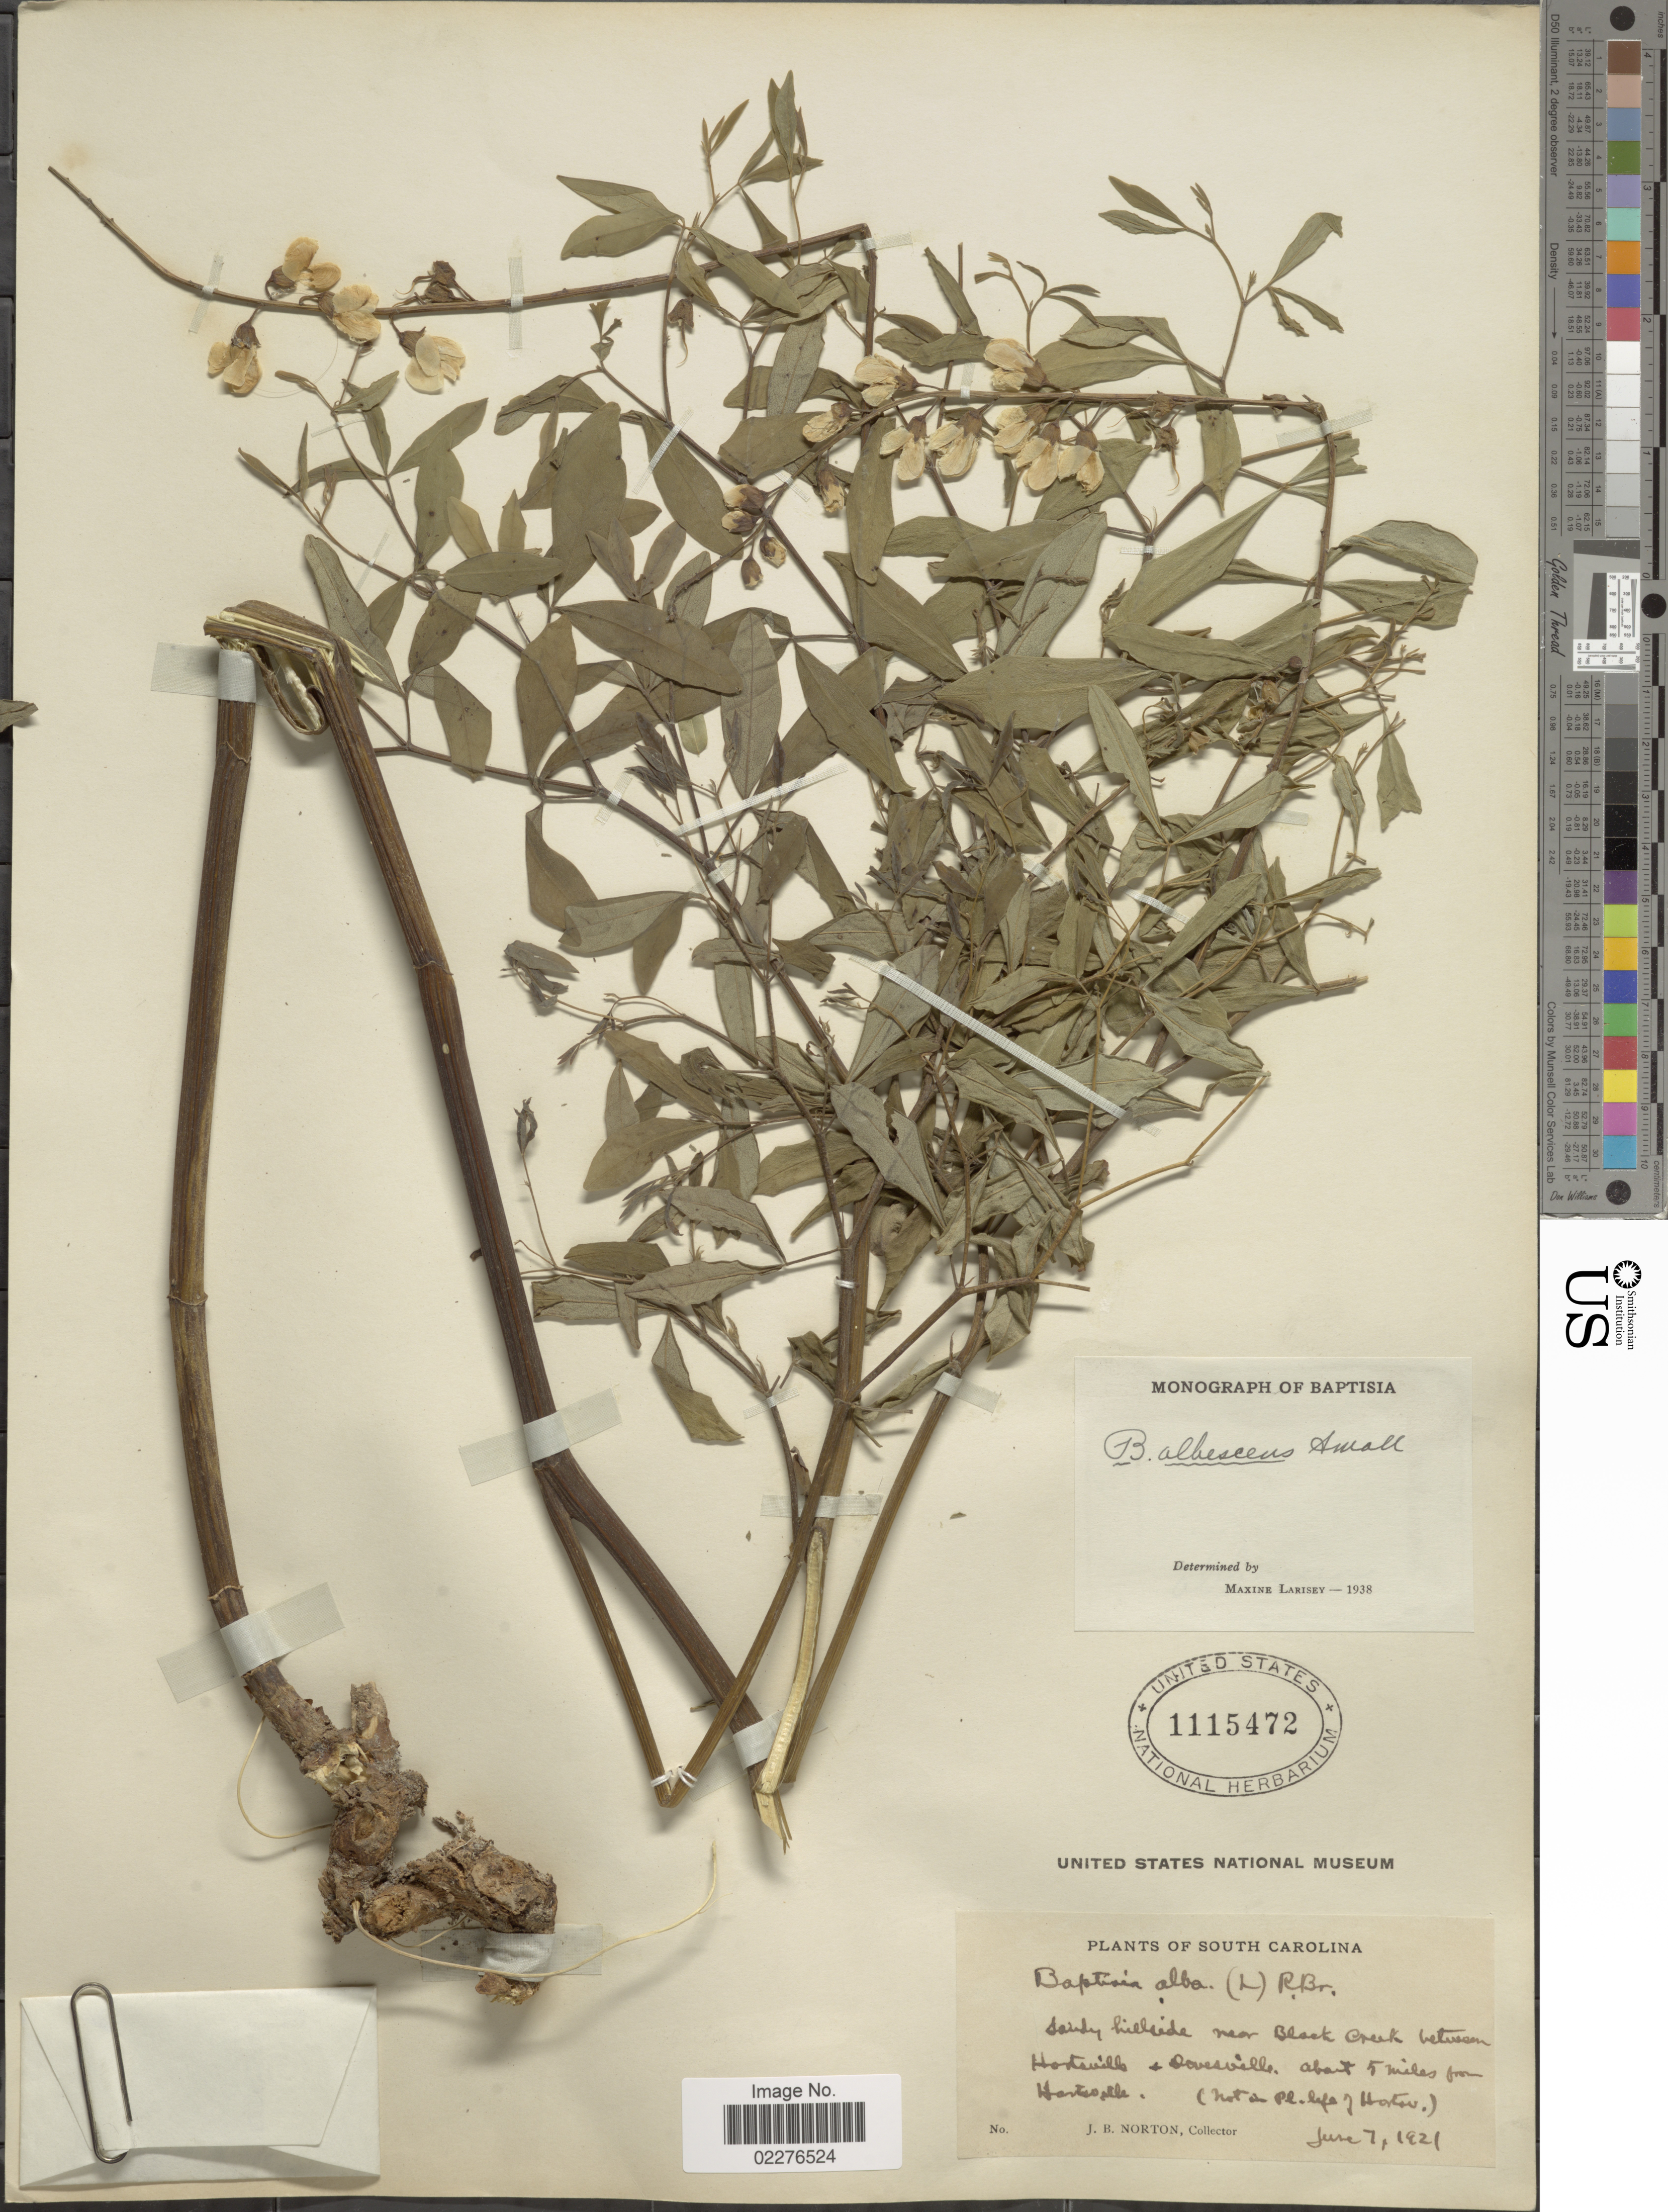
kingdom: Plantae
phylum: Tracheophyta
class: Magnoliopsida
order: Fabales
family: Fabaceae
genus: Baptisia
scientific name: Baptisia alba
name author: (L.) Vent.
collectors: J. B. Norton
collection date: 1921-06-07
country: United States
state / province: South Carolina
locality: Sandy hillside near Black Creek between Hodsville + Dovesville, about 5 miles from Hartsville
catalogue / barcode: US 1115472